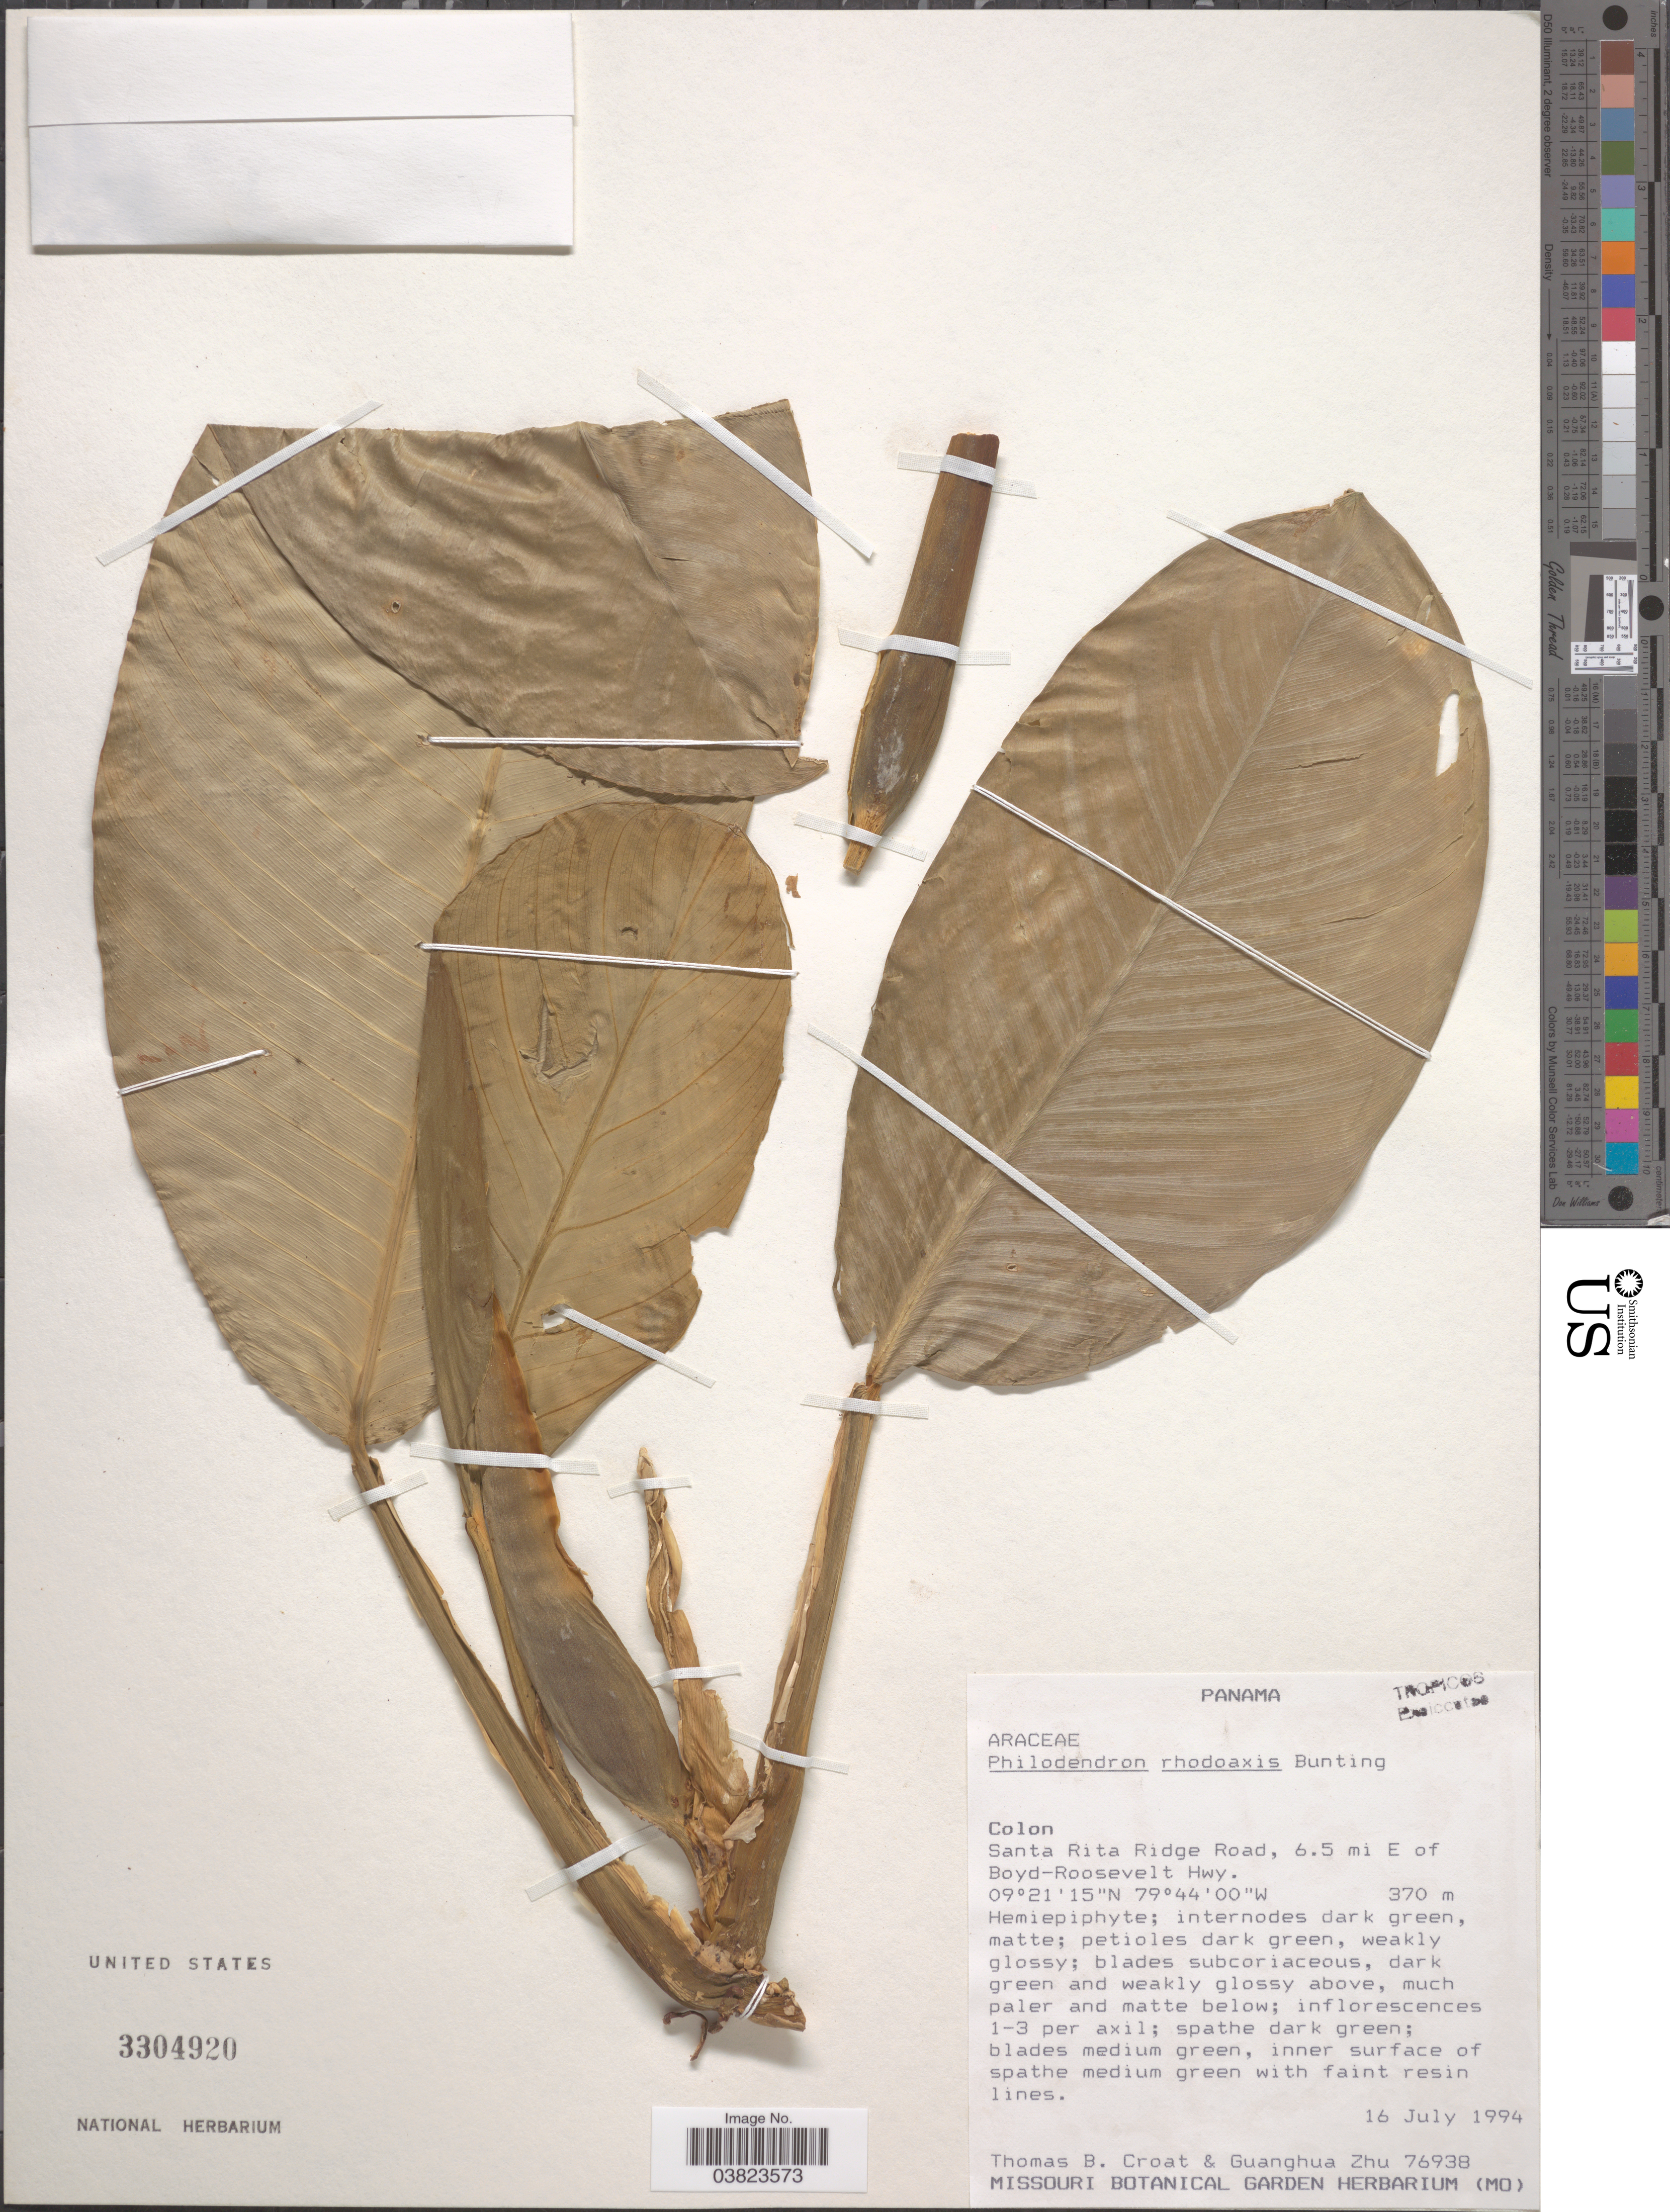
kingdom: Plantae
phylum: Tracheophyta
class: Liliopsida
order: Alismatales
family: Araceae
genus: Philodendron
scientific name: Philodendron rhodoaxis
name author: G.S. Bunting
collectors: T. B. Croat & Zhu Guanghua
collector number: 76938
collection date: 1994-07-16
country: Panama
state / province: Colón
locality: Santa Rita Ridge Road, 6.5 mi E of Boyd-Roosevelt Hwy.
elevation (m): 370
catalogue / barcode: US 3304920